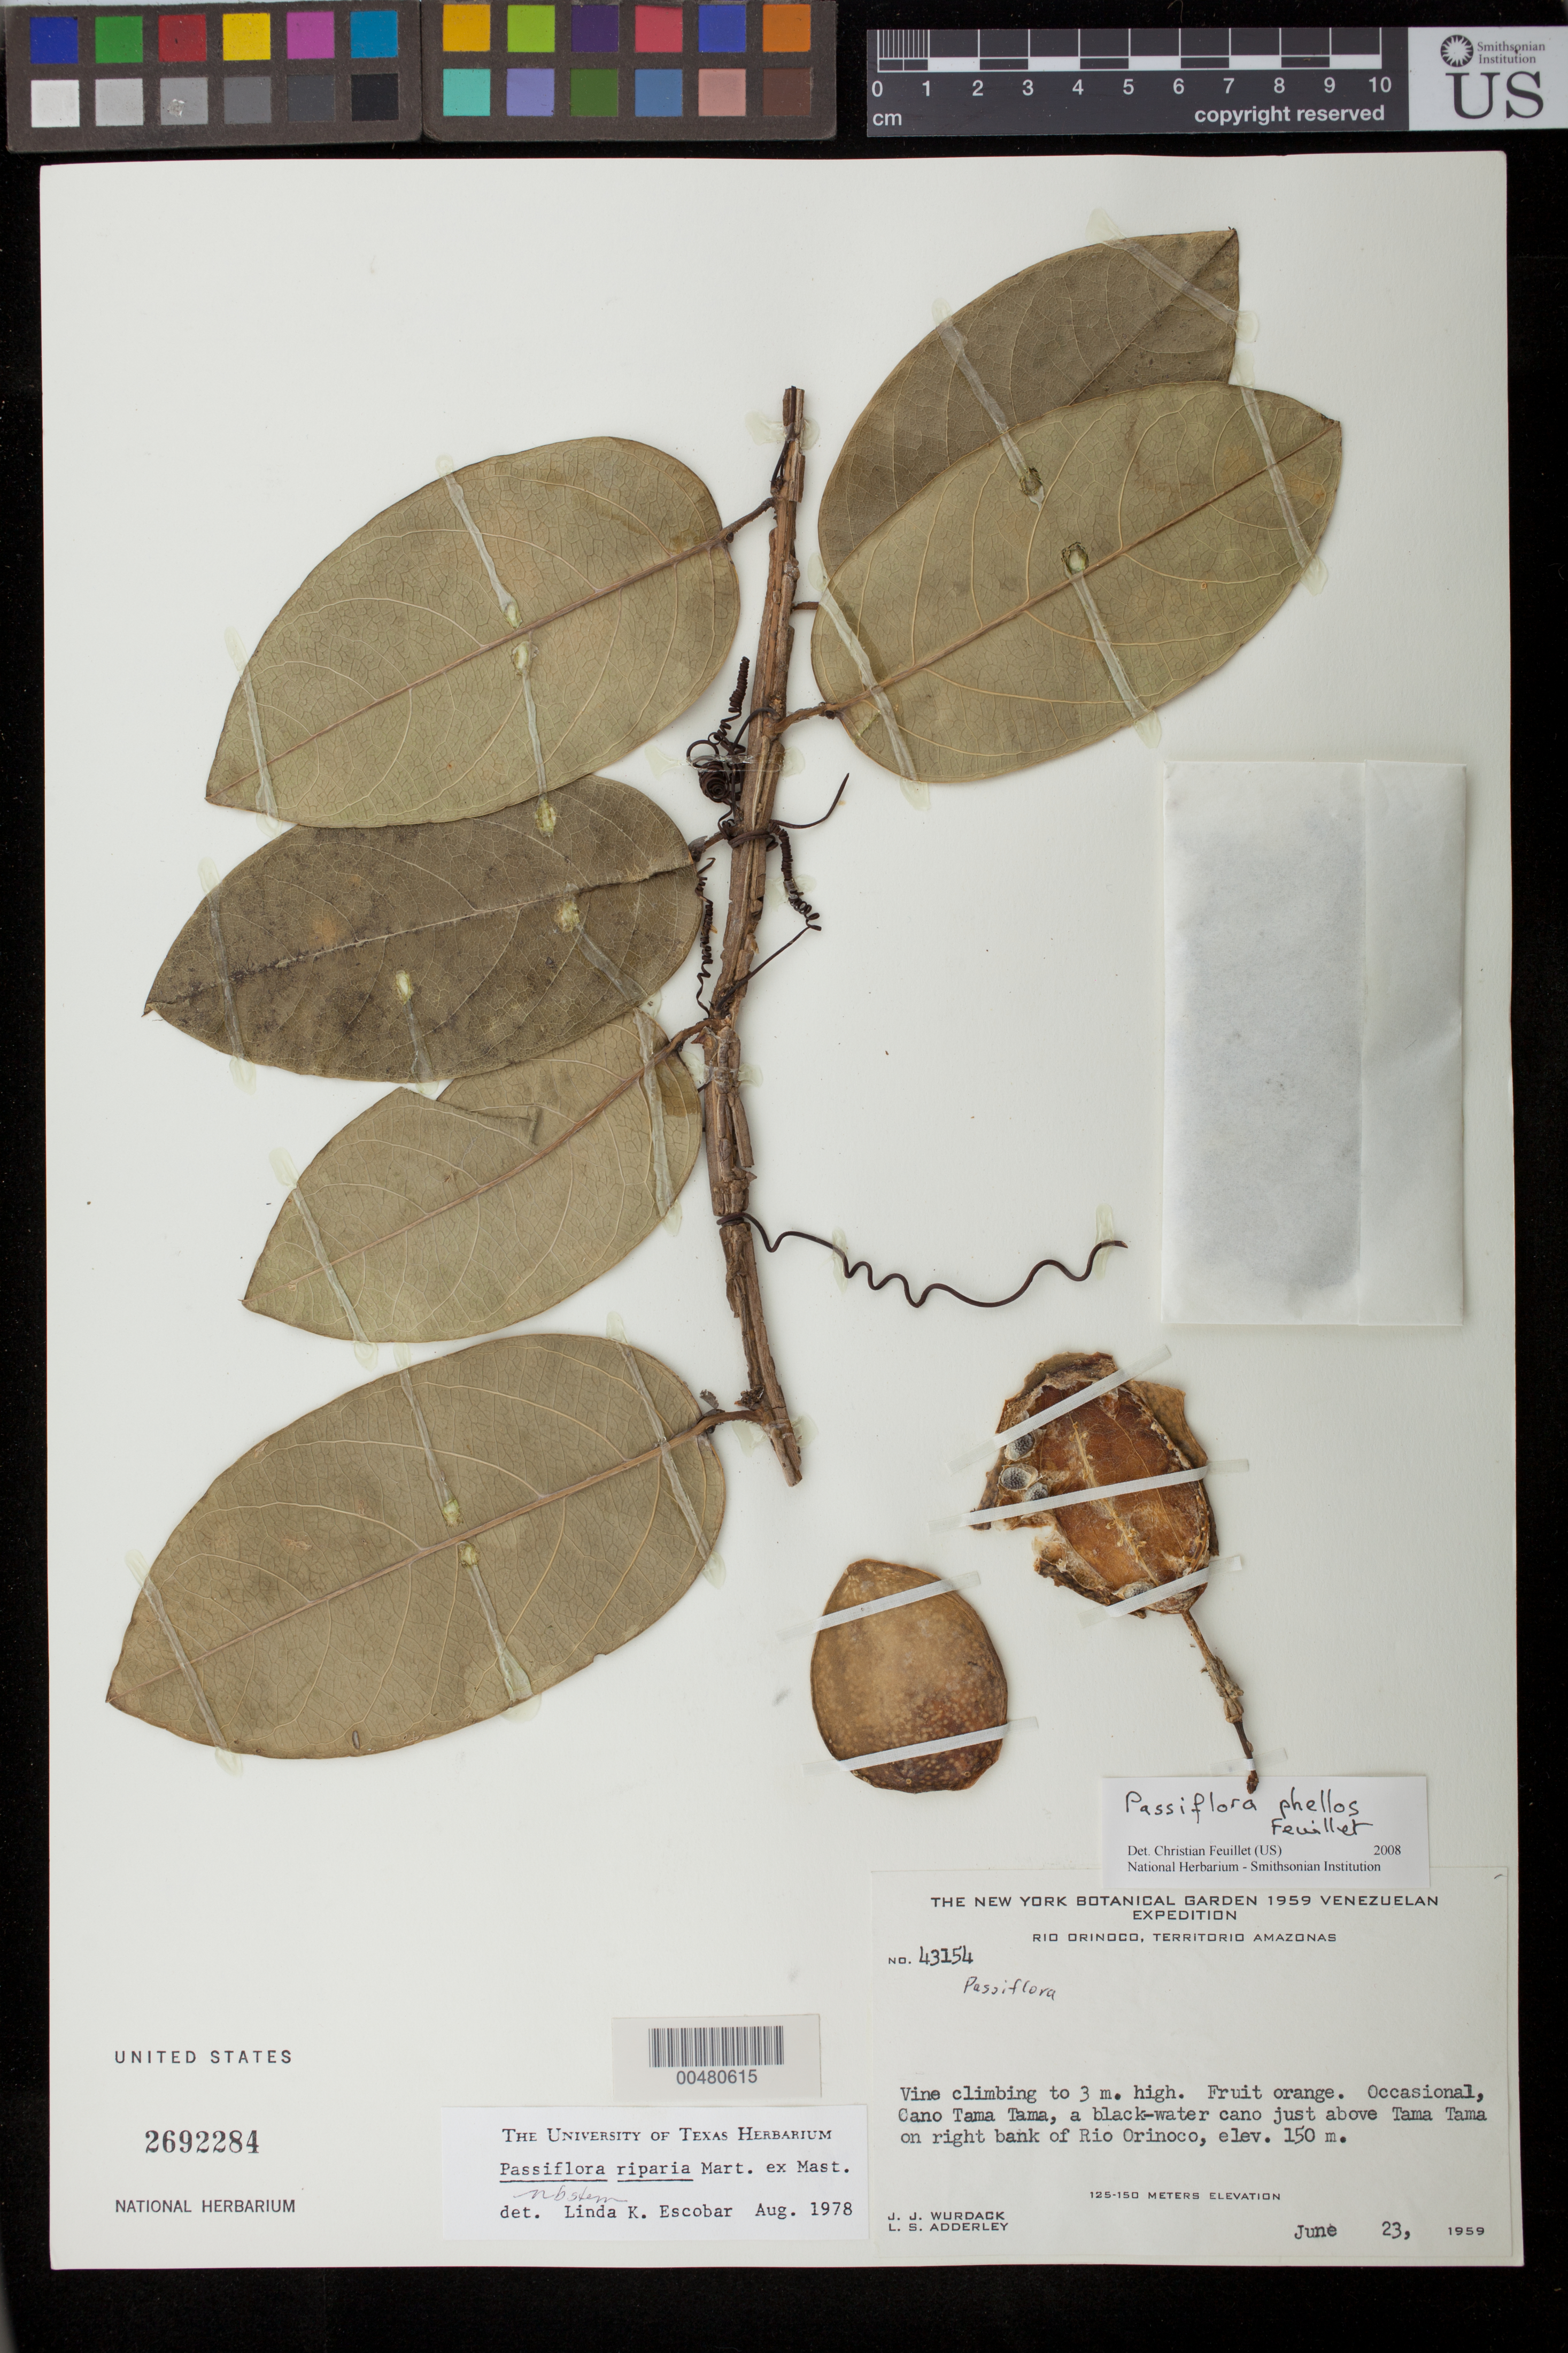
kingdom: Plantae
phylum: Tracheophyta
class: Magnoliopsida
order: Malpighiales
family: Passifloraceae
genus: Passiflora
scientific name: Passiflora phellos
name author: Feuillet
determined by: Feuillet, C.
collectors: J. J. Wurdack & L. S. Adderley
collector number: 43154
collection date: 1959-06-23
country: Venezuela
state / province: Amazonas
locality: Río Orinoco, a black water caño just above Tama Tama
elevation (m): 150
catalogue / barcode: US 2692284